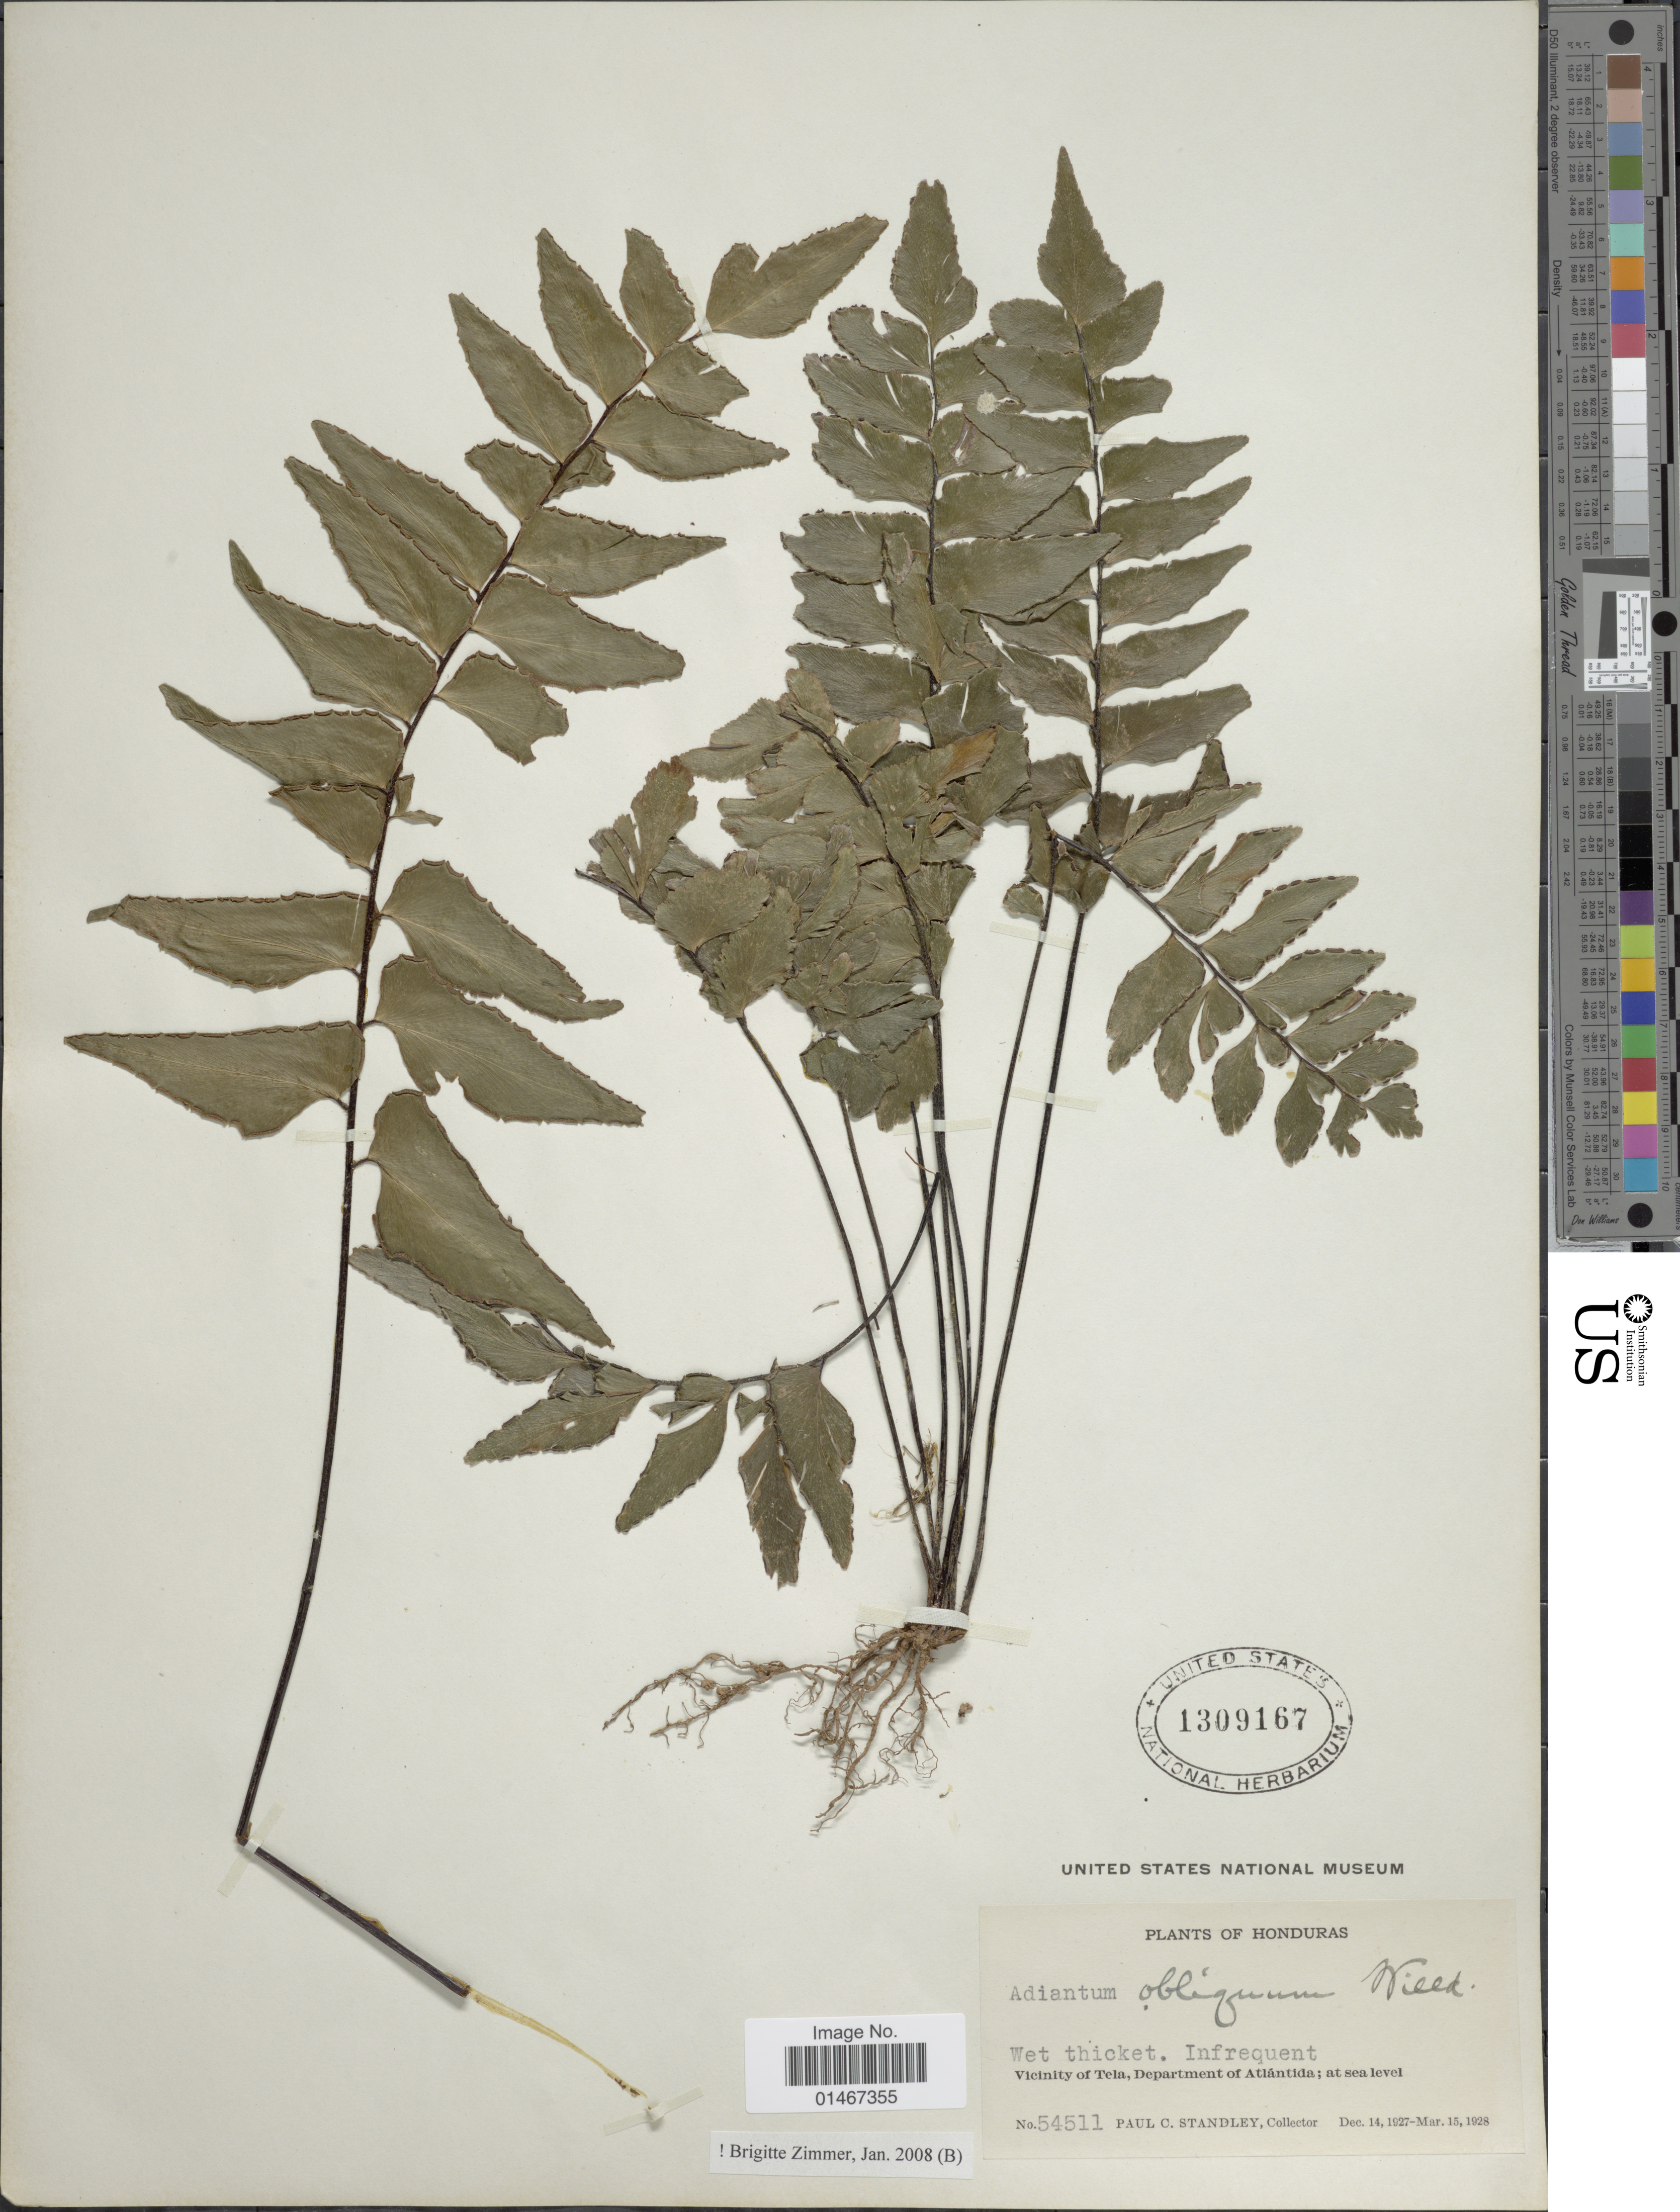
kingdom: Plantae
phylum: Tracheophyta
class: Polypodiopsida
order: Polypodiales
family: Pteridaceae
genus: Adiantum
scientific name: Adiantum obliquum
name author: Willd.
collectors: P. C. Standley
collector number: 54511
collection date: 1927-12-14/1928-03-15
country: Honduras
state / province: Atlántida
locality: Vicinity of Tela, Department of Atlantida.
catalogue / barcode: US 1309167